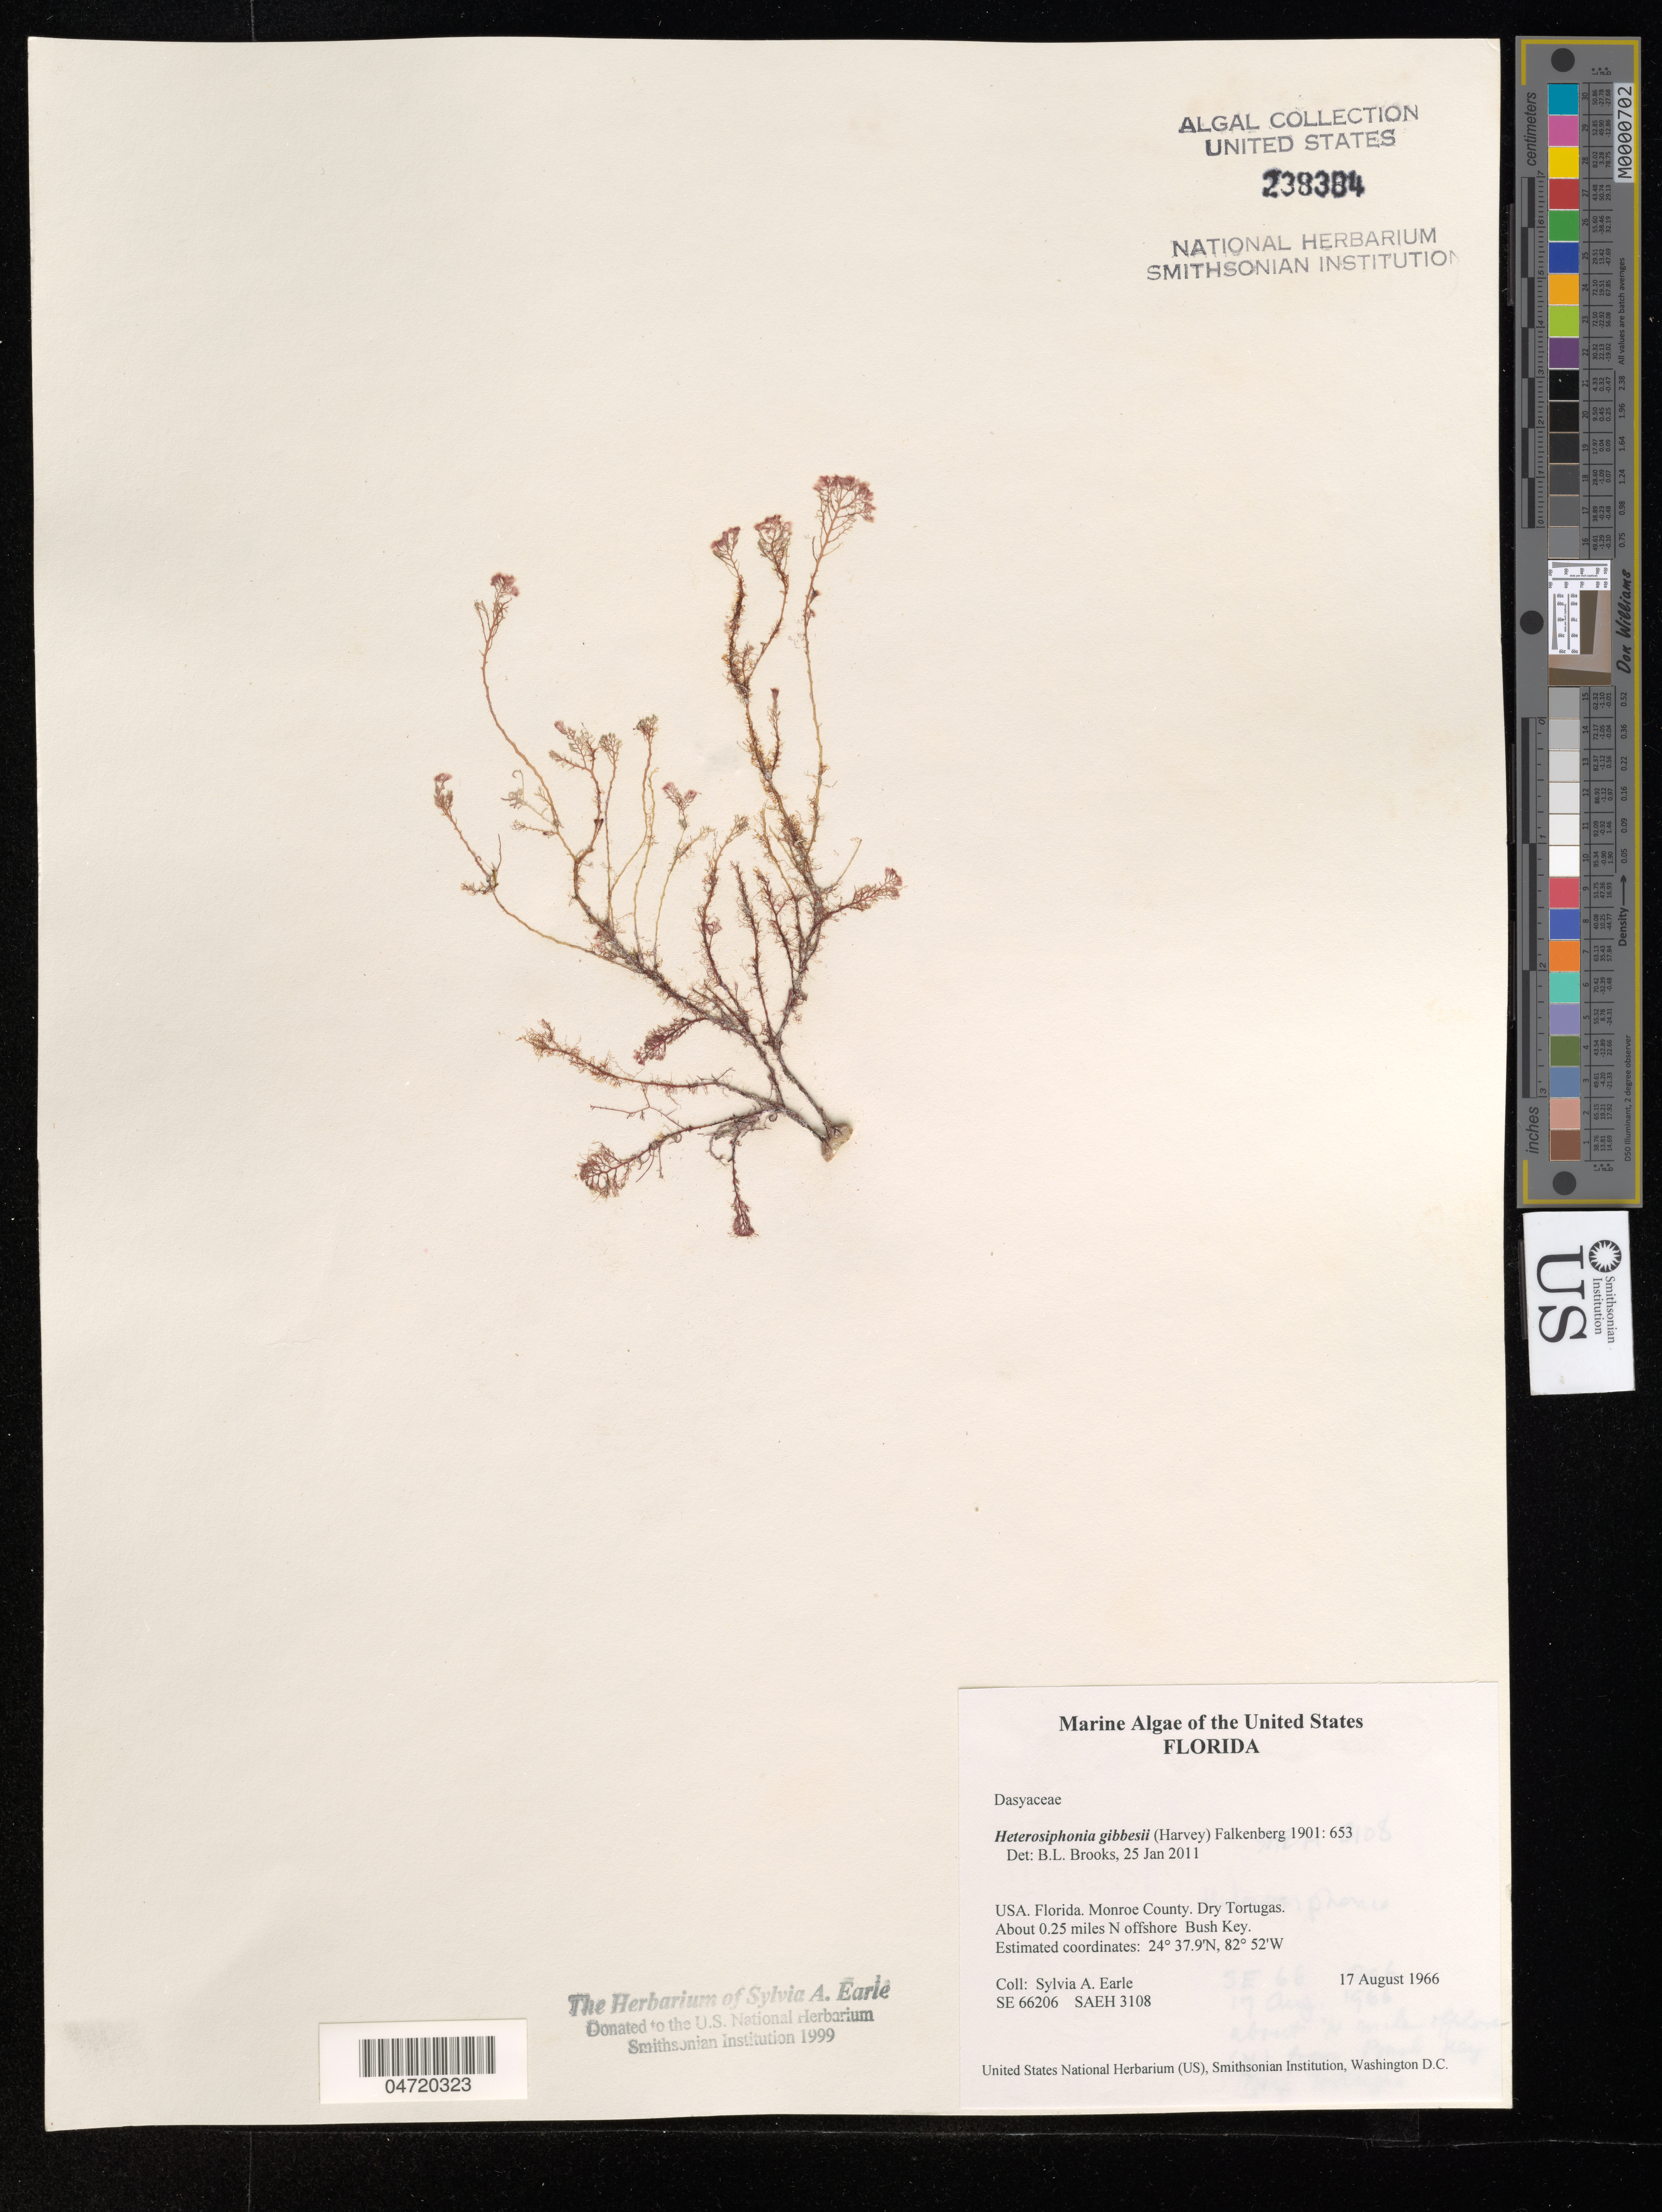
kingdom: Plantae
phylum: Rhodophyta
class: Florideophyceae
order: Ceramiales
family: Dasyaceae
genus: Heterosiphonia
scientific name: Heterosiphonia gibbesii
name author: (Harv.)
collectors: S. A. Earle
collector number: SE66206/SAEH3108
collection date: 1966-08-17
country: United States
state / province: Florida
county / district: Monroe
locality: Monroe County. Dry Tortugas. About 0.25 miles N offshore Bush Key.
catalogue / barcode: US 238384